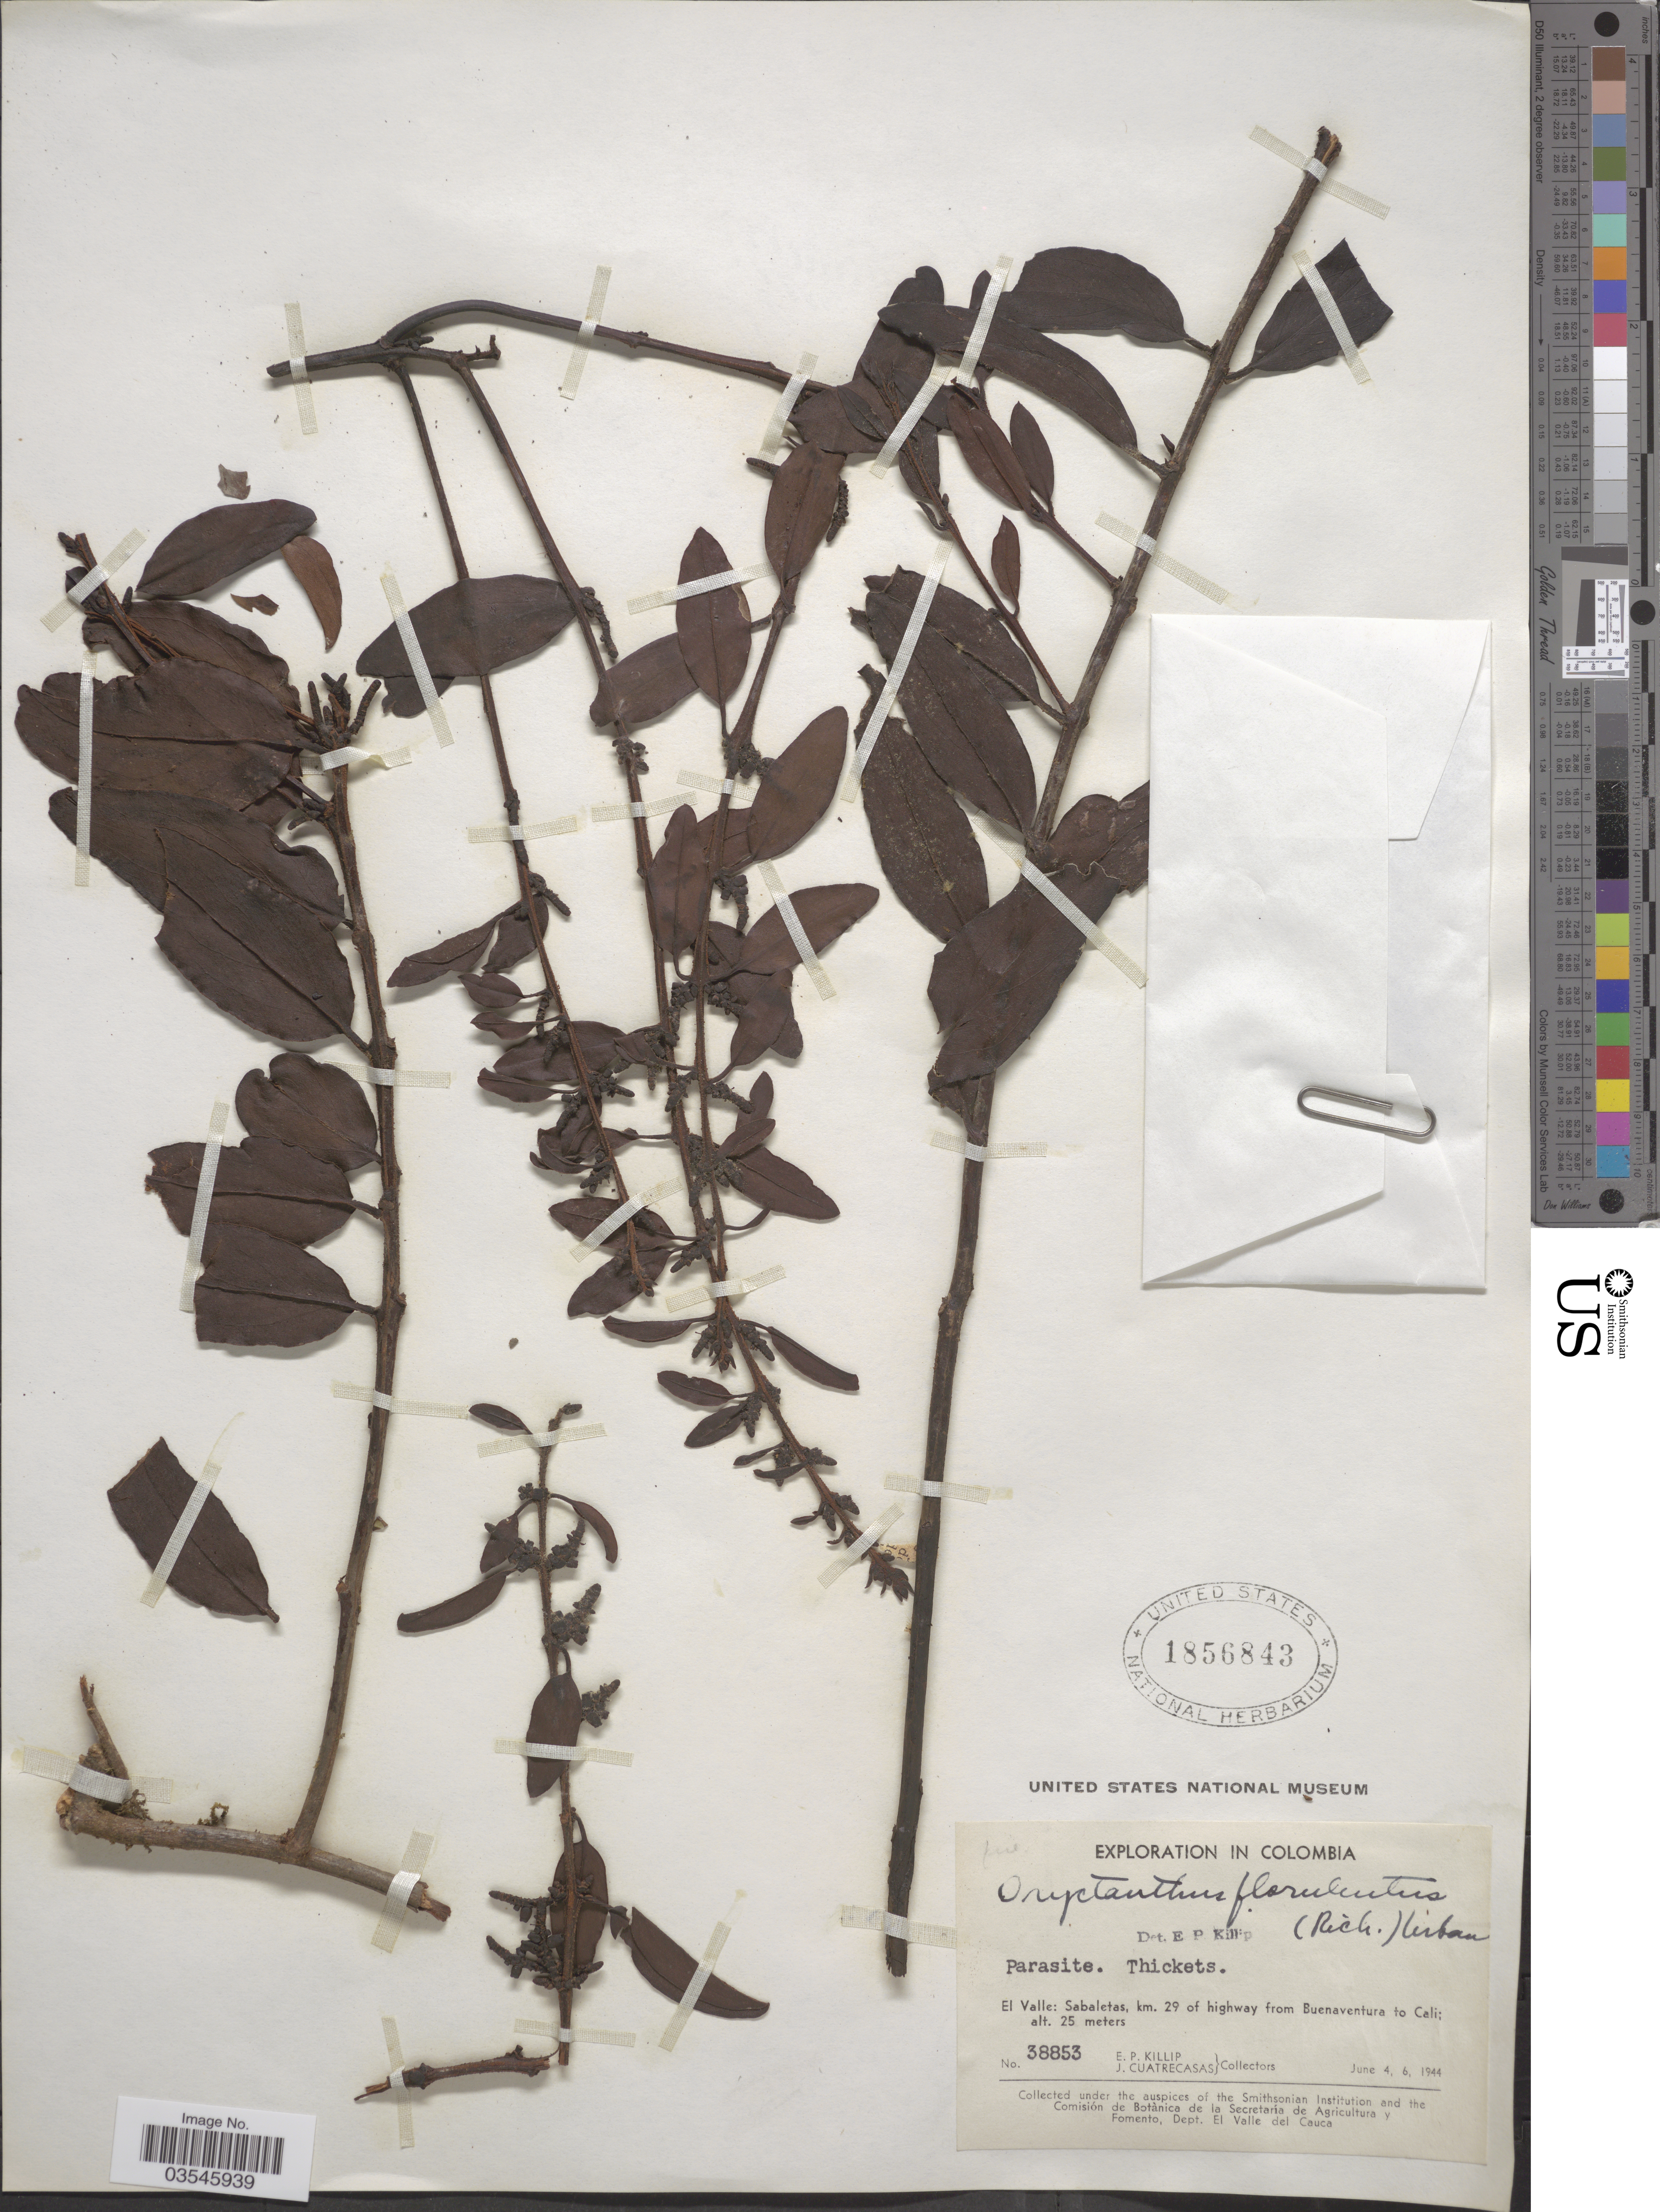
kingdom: Plantae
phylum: Tracheophyta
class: Magnoliopsida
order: Santalales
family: Loranthaceae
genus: Oryctanthus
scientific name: Oryctanthus florulentus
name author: (Rich.) Tiegh.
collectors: E. P. Killip & J. Cuatrecasas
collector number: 38853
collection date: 1944-06-04/1944-06-06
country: Colombia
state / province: Valle del Cauca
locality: El Valle: Sabaletas, km. 29 of highway from Buenaventura to Cali.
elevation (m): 25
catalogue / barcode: US 1856843